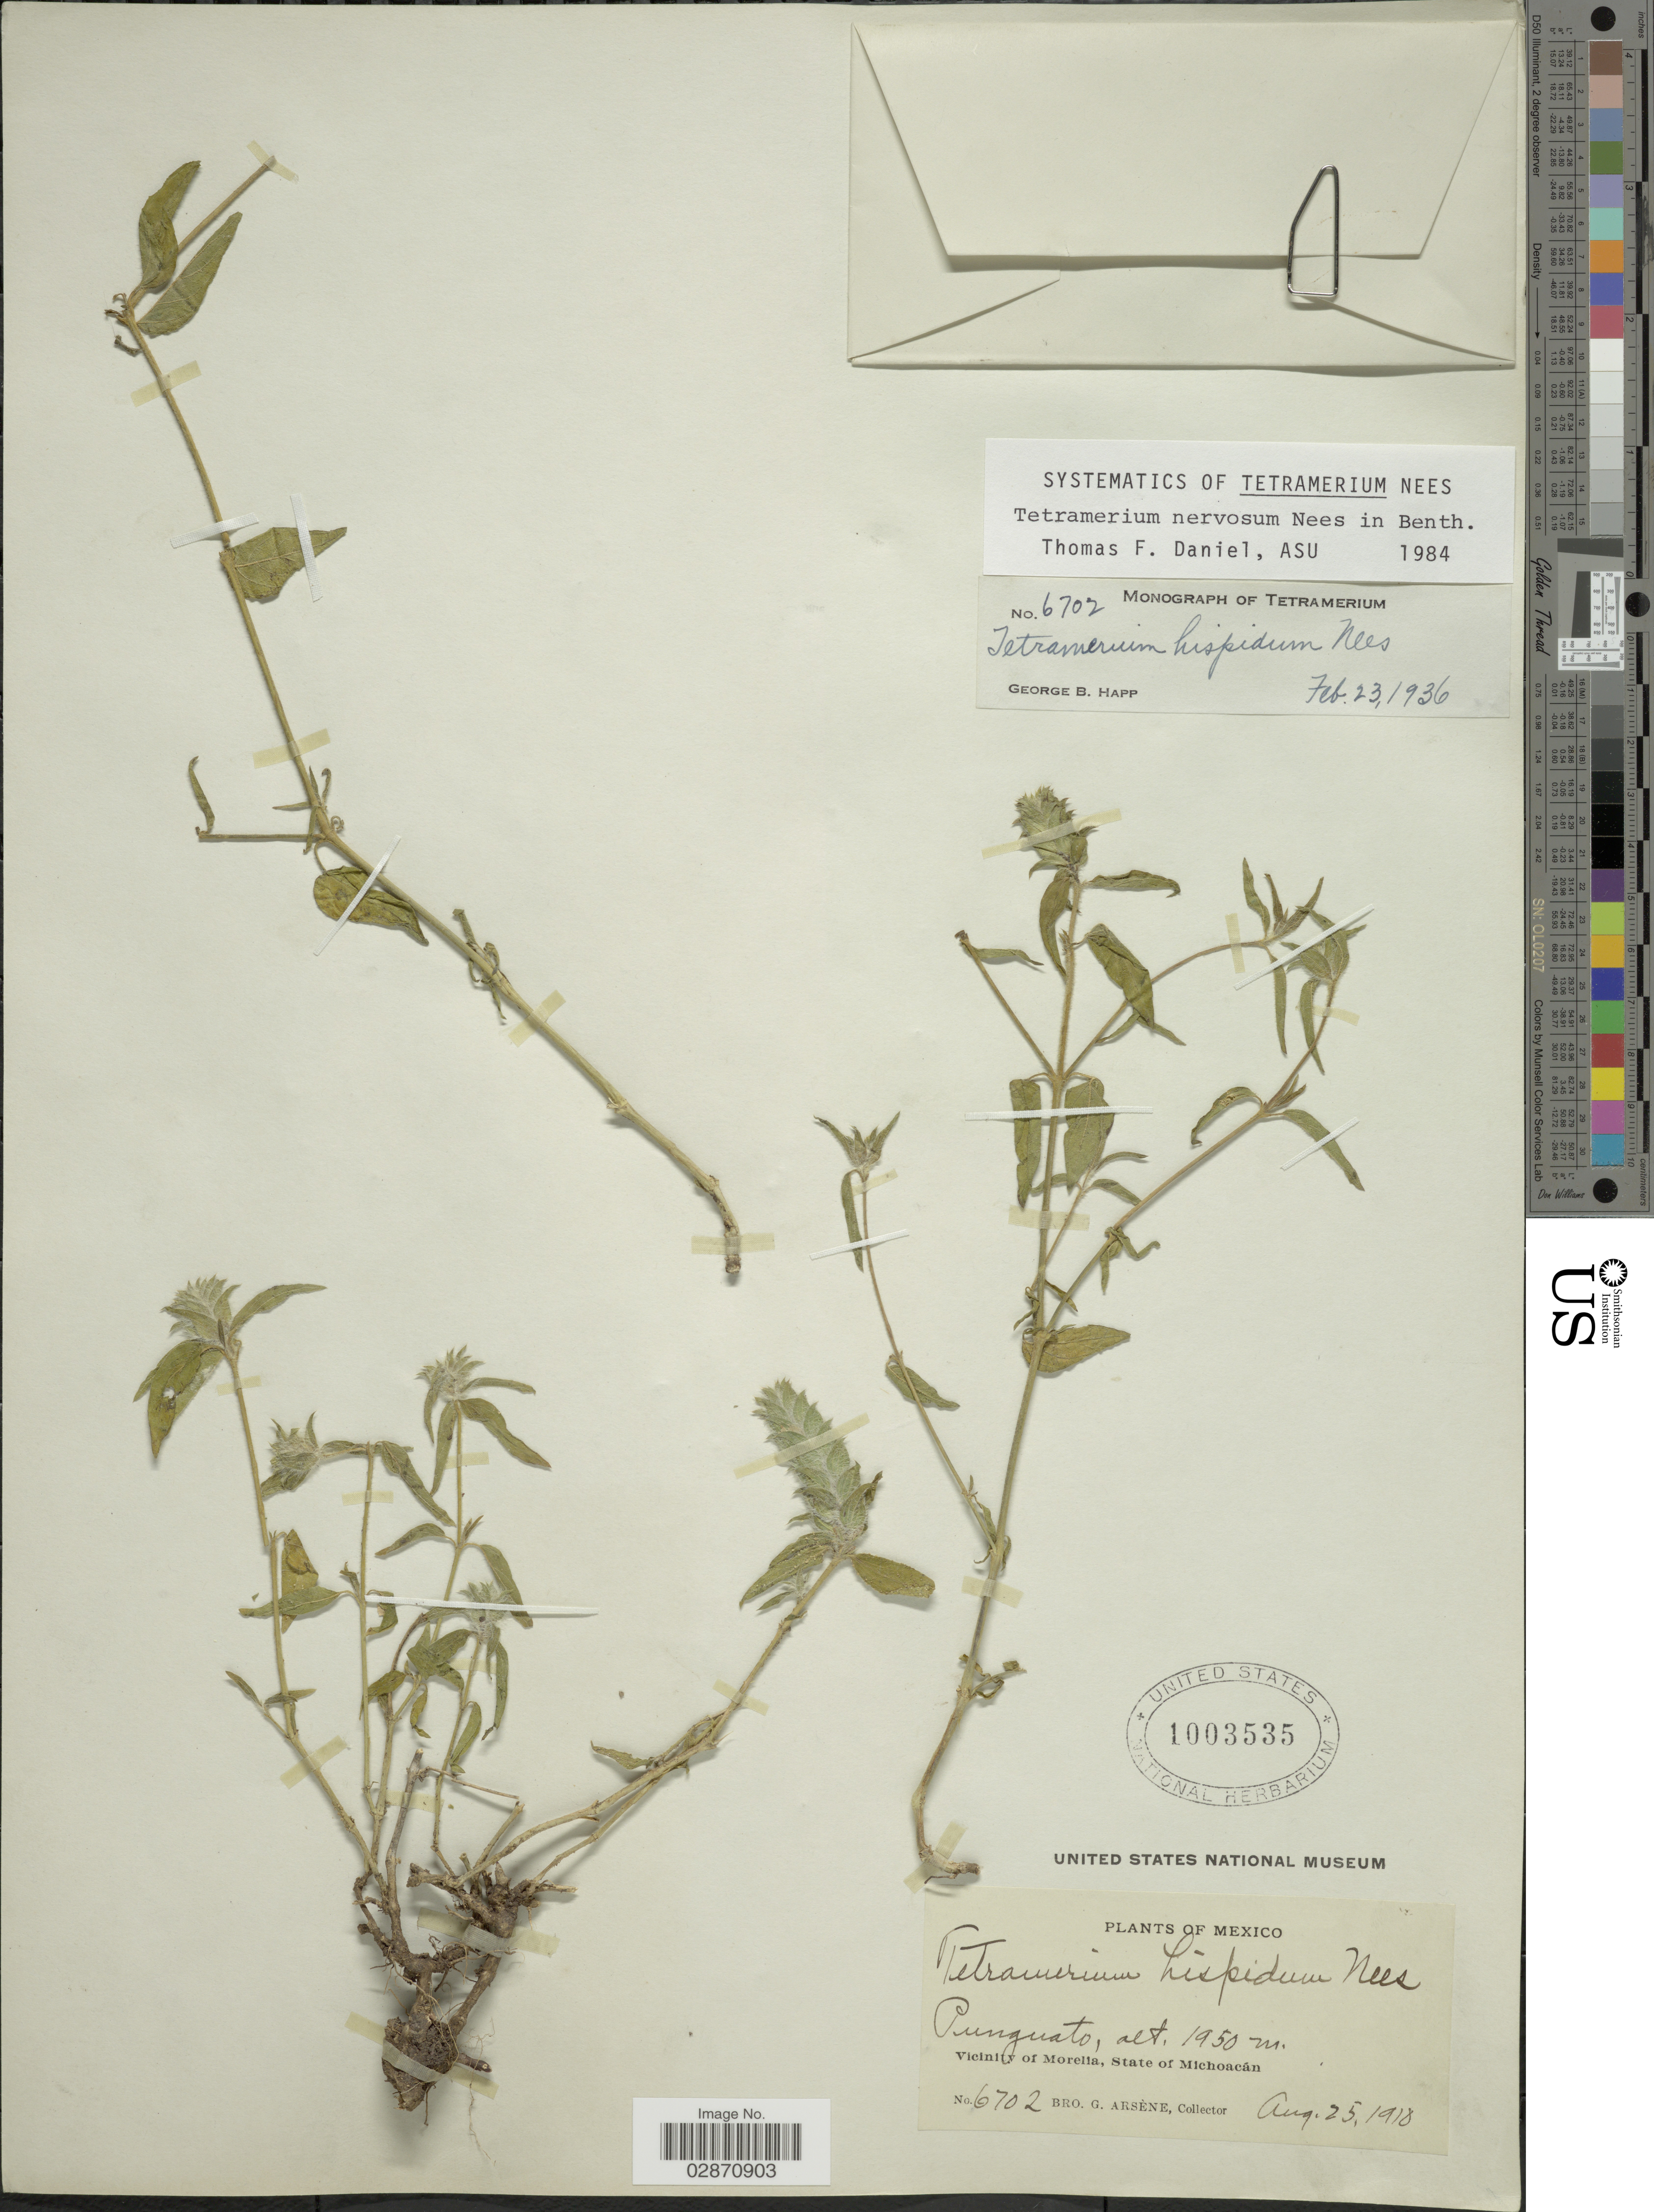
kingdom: Plantae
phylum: Tracheophyta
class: Magnoliopsida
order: Lamiales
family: Acanthaceae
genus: Tetramerium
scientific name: Tetramerium nervosum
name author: Nees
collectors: Bro. G. Arsène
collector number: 6702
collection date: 1910-08-25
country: Mexico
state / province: Michoacán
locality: Punguato. Vicinity of Morelia.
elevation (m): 1950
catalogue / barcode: US 1003535